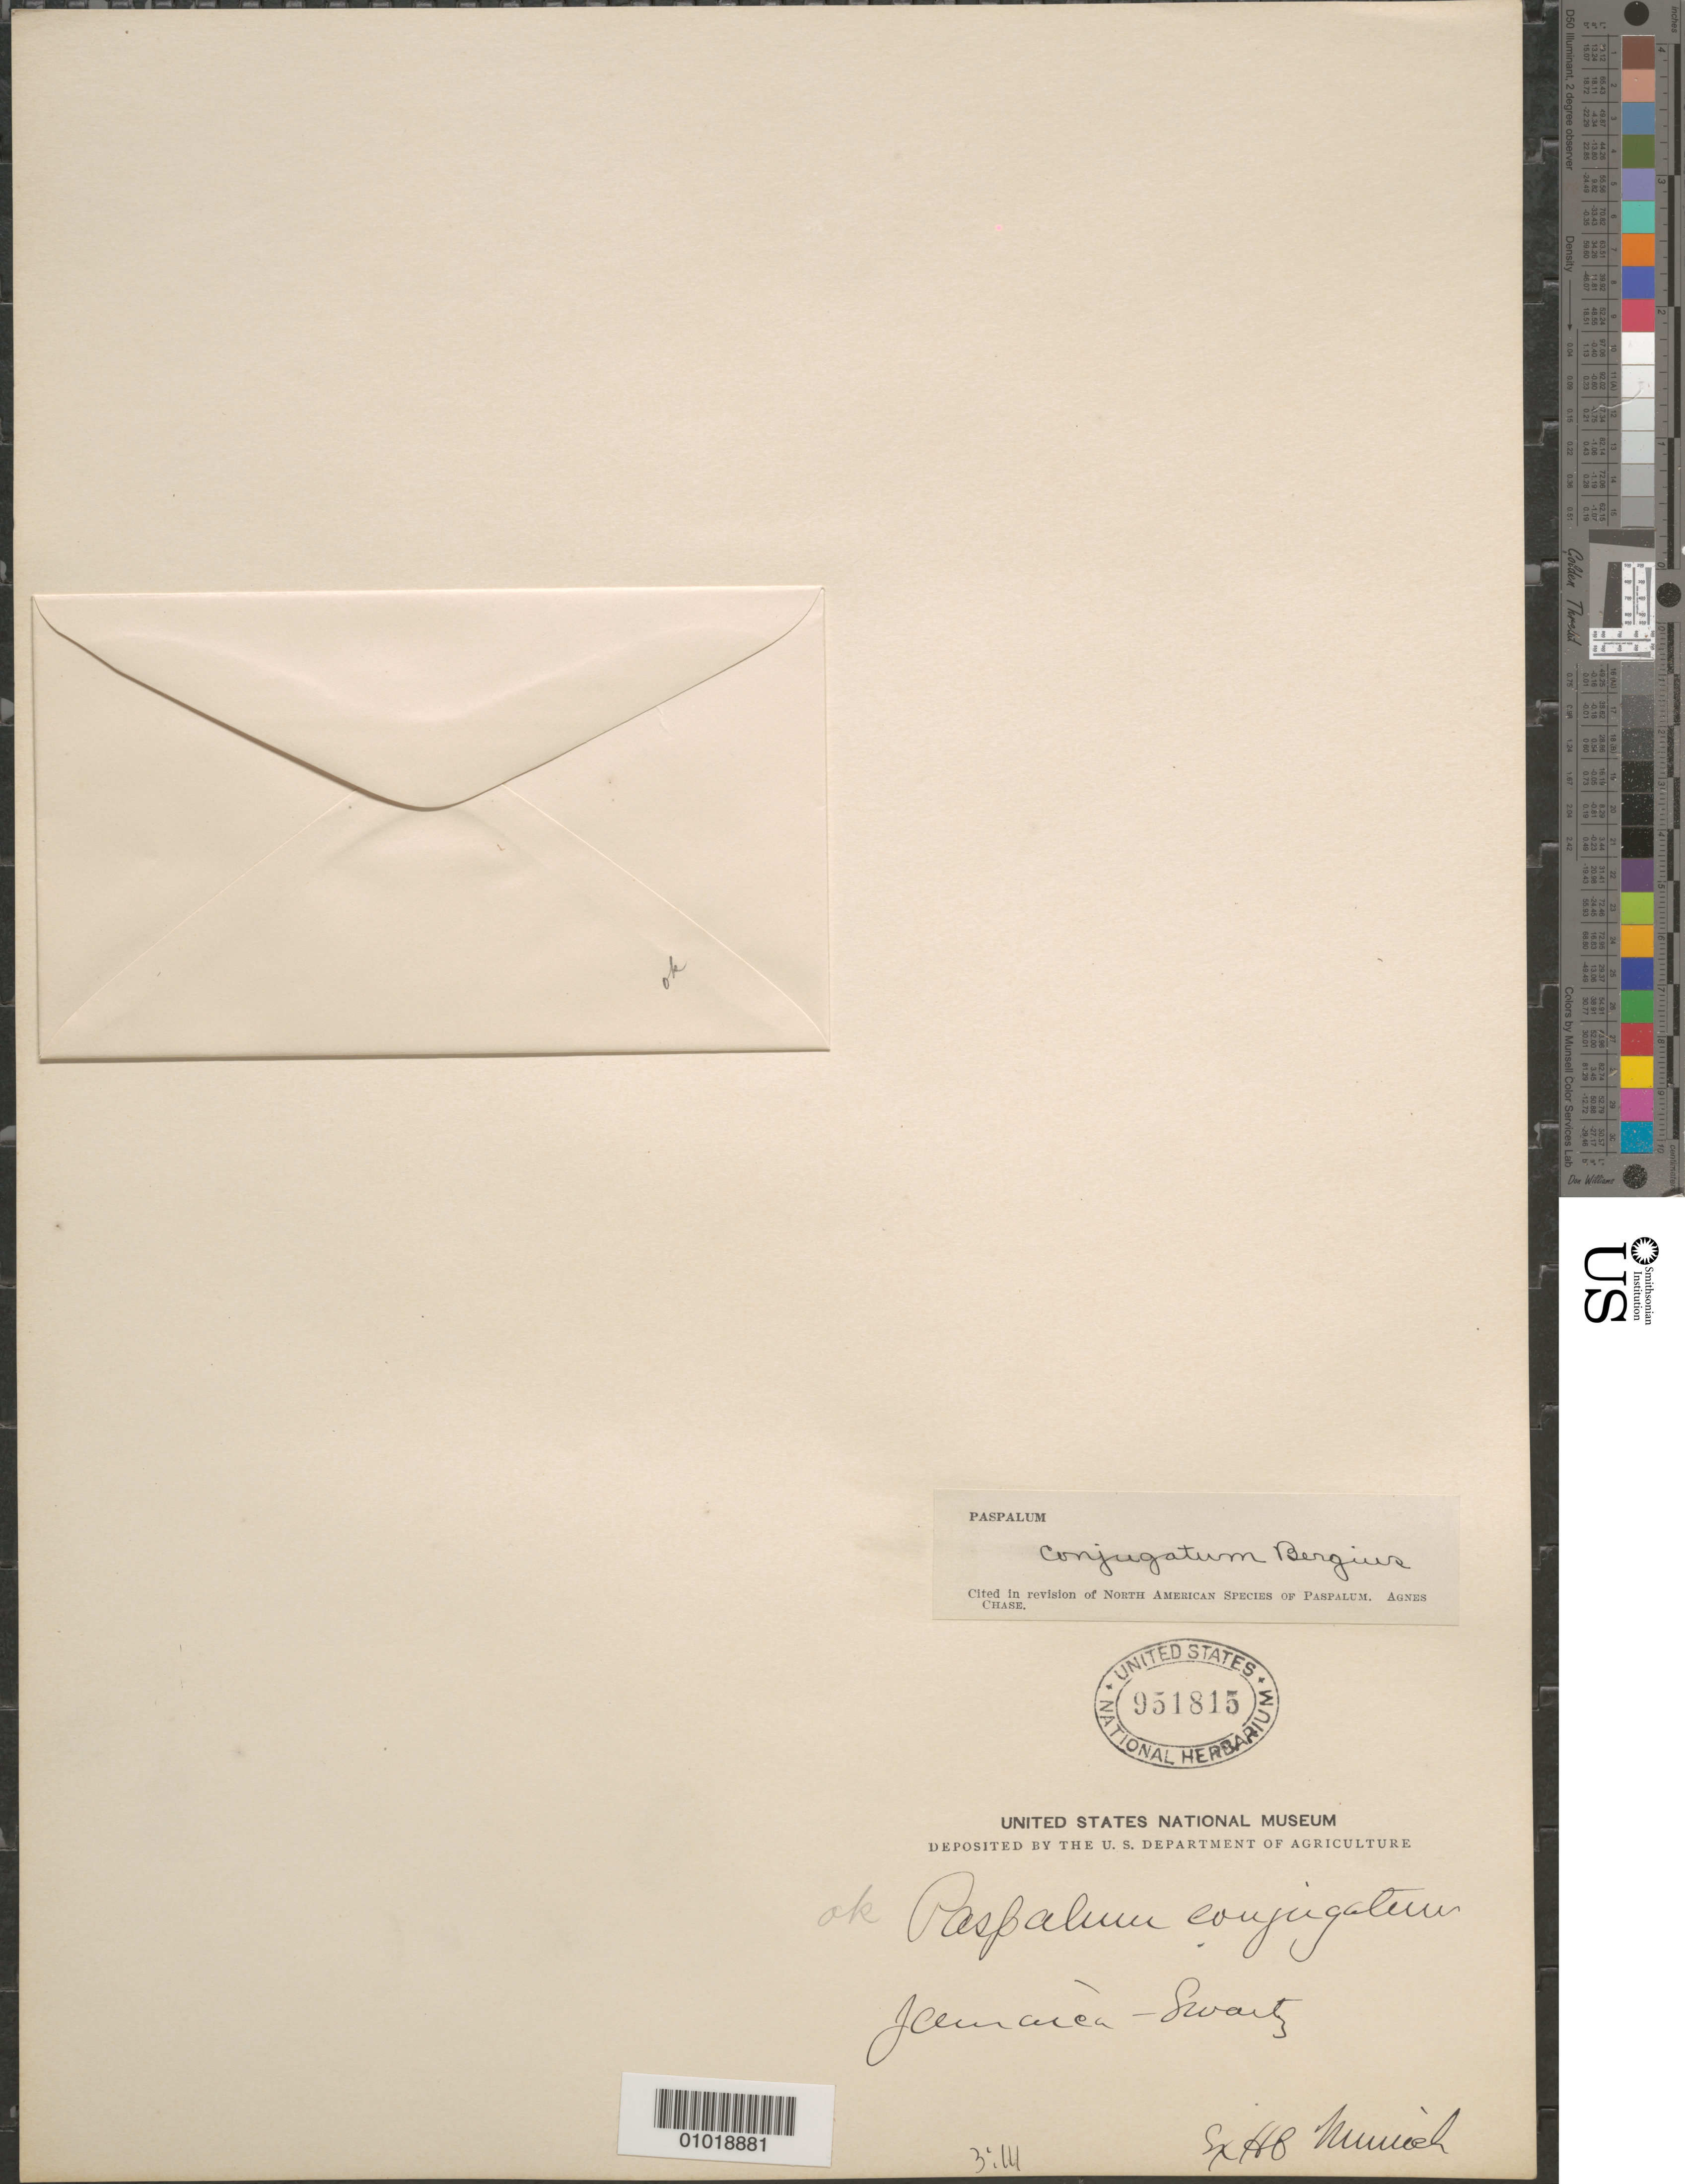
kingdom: Plantae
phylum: Tracheophyta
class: Liliopsida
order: Poales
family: Poaceae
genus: Paspalum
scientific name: Paspalum conjugatum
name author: P.J. Bergius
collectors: O. Swartz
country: Jamaica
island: Jamaica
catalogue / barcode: US 951815